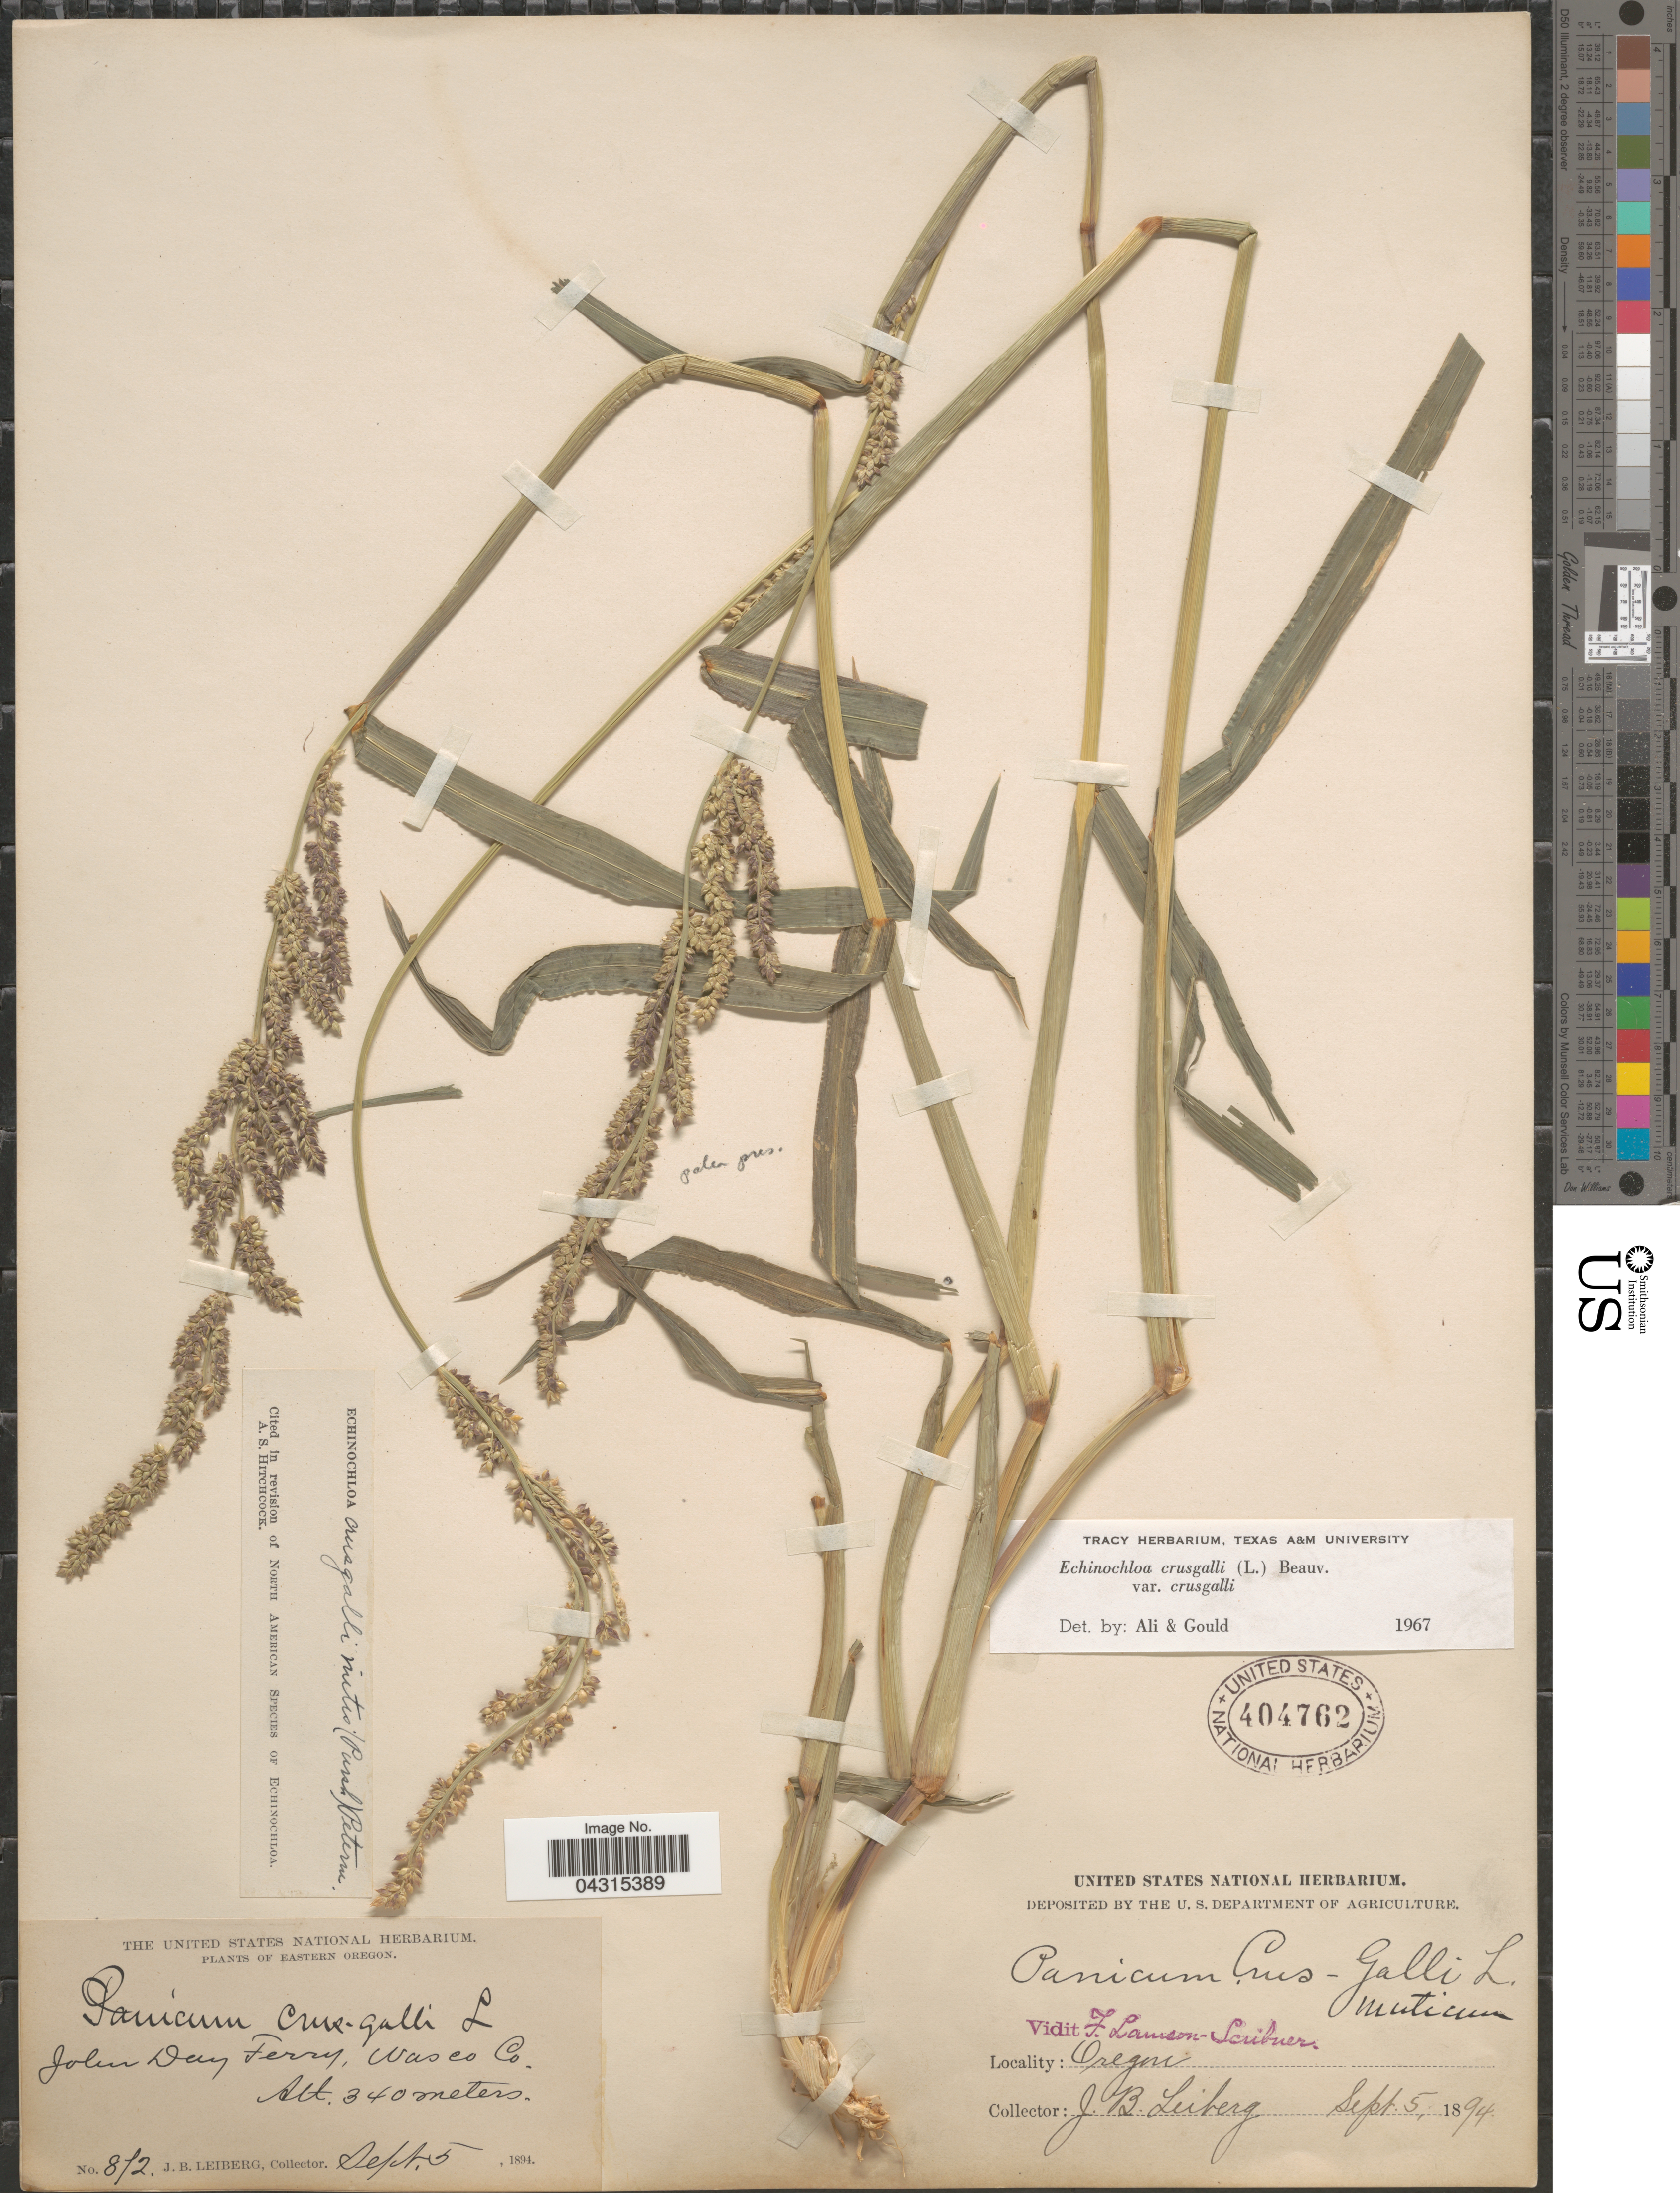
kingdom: Plantae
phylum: Tracheophyta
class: Liliopsida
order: Poales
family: Poaceae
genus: Echinochloa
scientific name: Echinochloa crus-galli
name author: (L.) P. Beauv.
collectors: J. B. Leiberg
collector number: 872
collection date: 1894-09-05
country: United States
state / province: Oregon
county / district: Wasco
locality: Eastern Oregon. John Day Ferry, Wasco Co.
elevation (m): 340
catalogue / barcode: US 404762